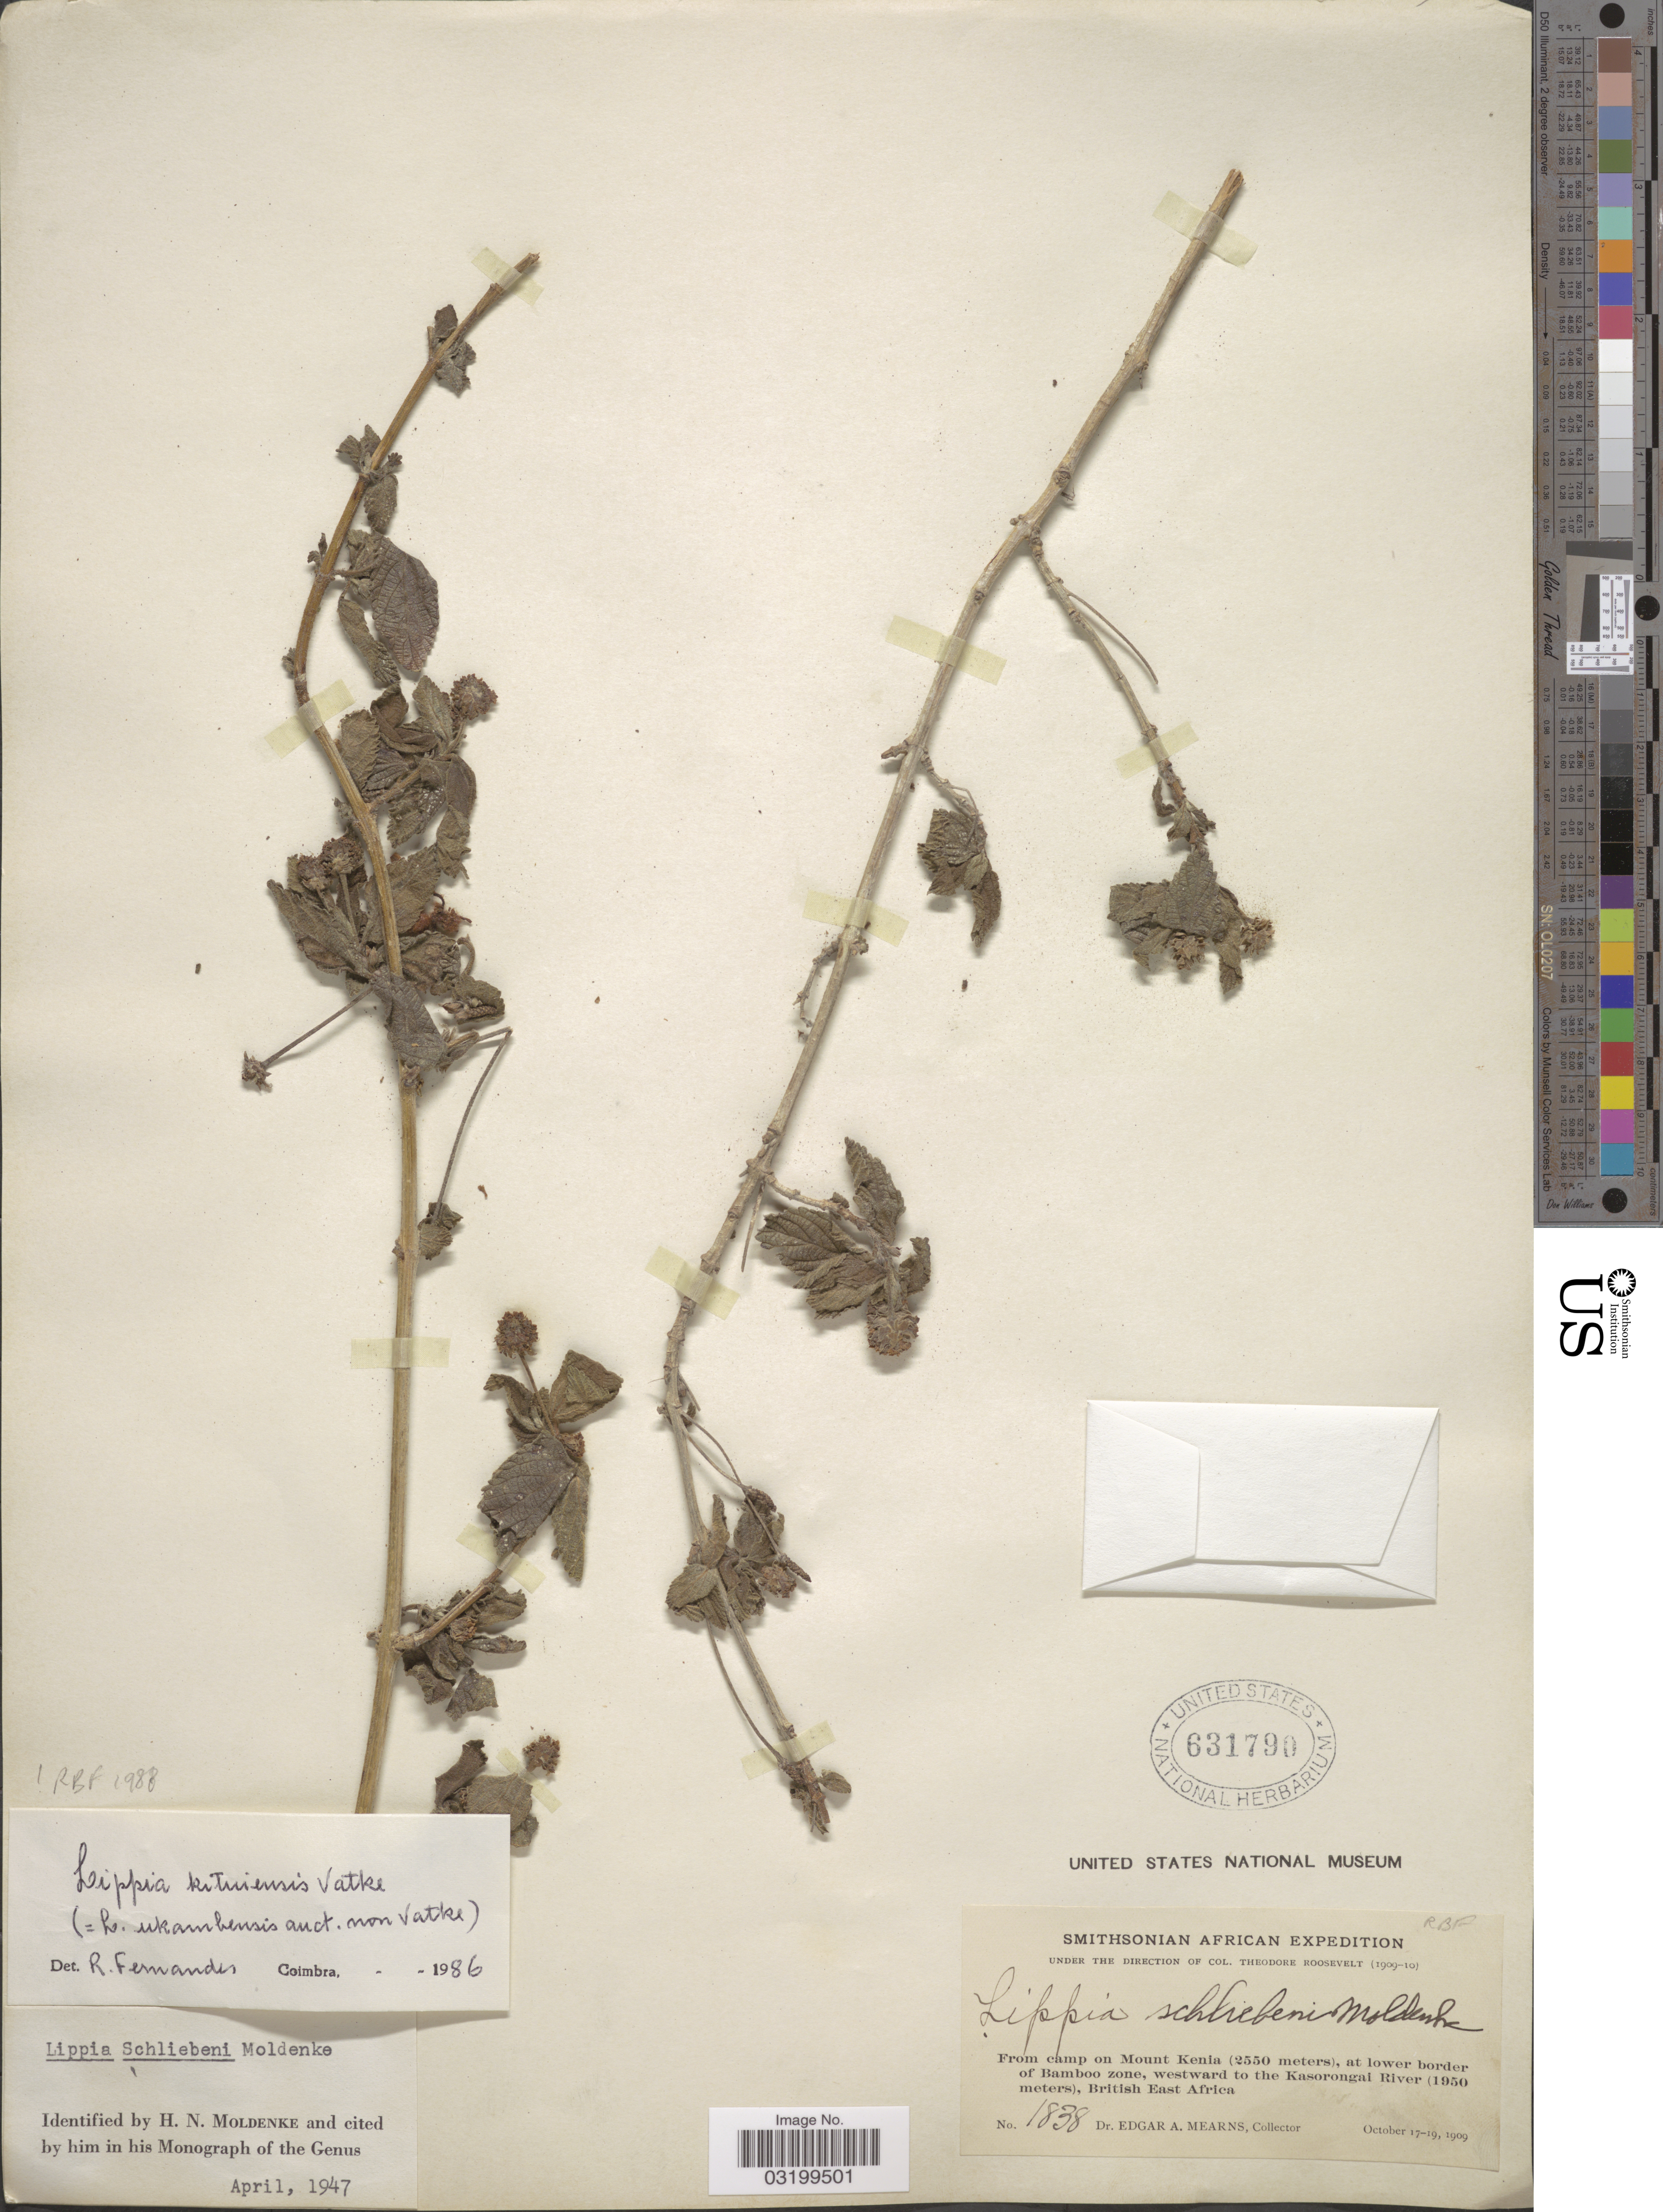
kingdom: Plantae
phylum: Tracheophyta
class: Magnoliopsida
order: Lamiales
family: Verbenaceae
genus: Lippia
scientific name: Lippia kituiensis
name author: Vatke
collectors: E. A. Mearns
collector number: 1838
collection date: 1909-10-17/1909-10-19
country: Kenya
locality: From camp on Mount Kenia, at lower border of Bamboo zone, westward to the Kasorongai River, British East Africa.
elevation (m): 1950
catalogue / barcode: US 631790